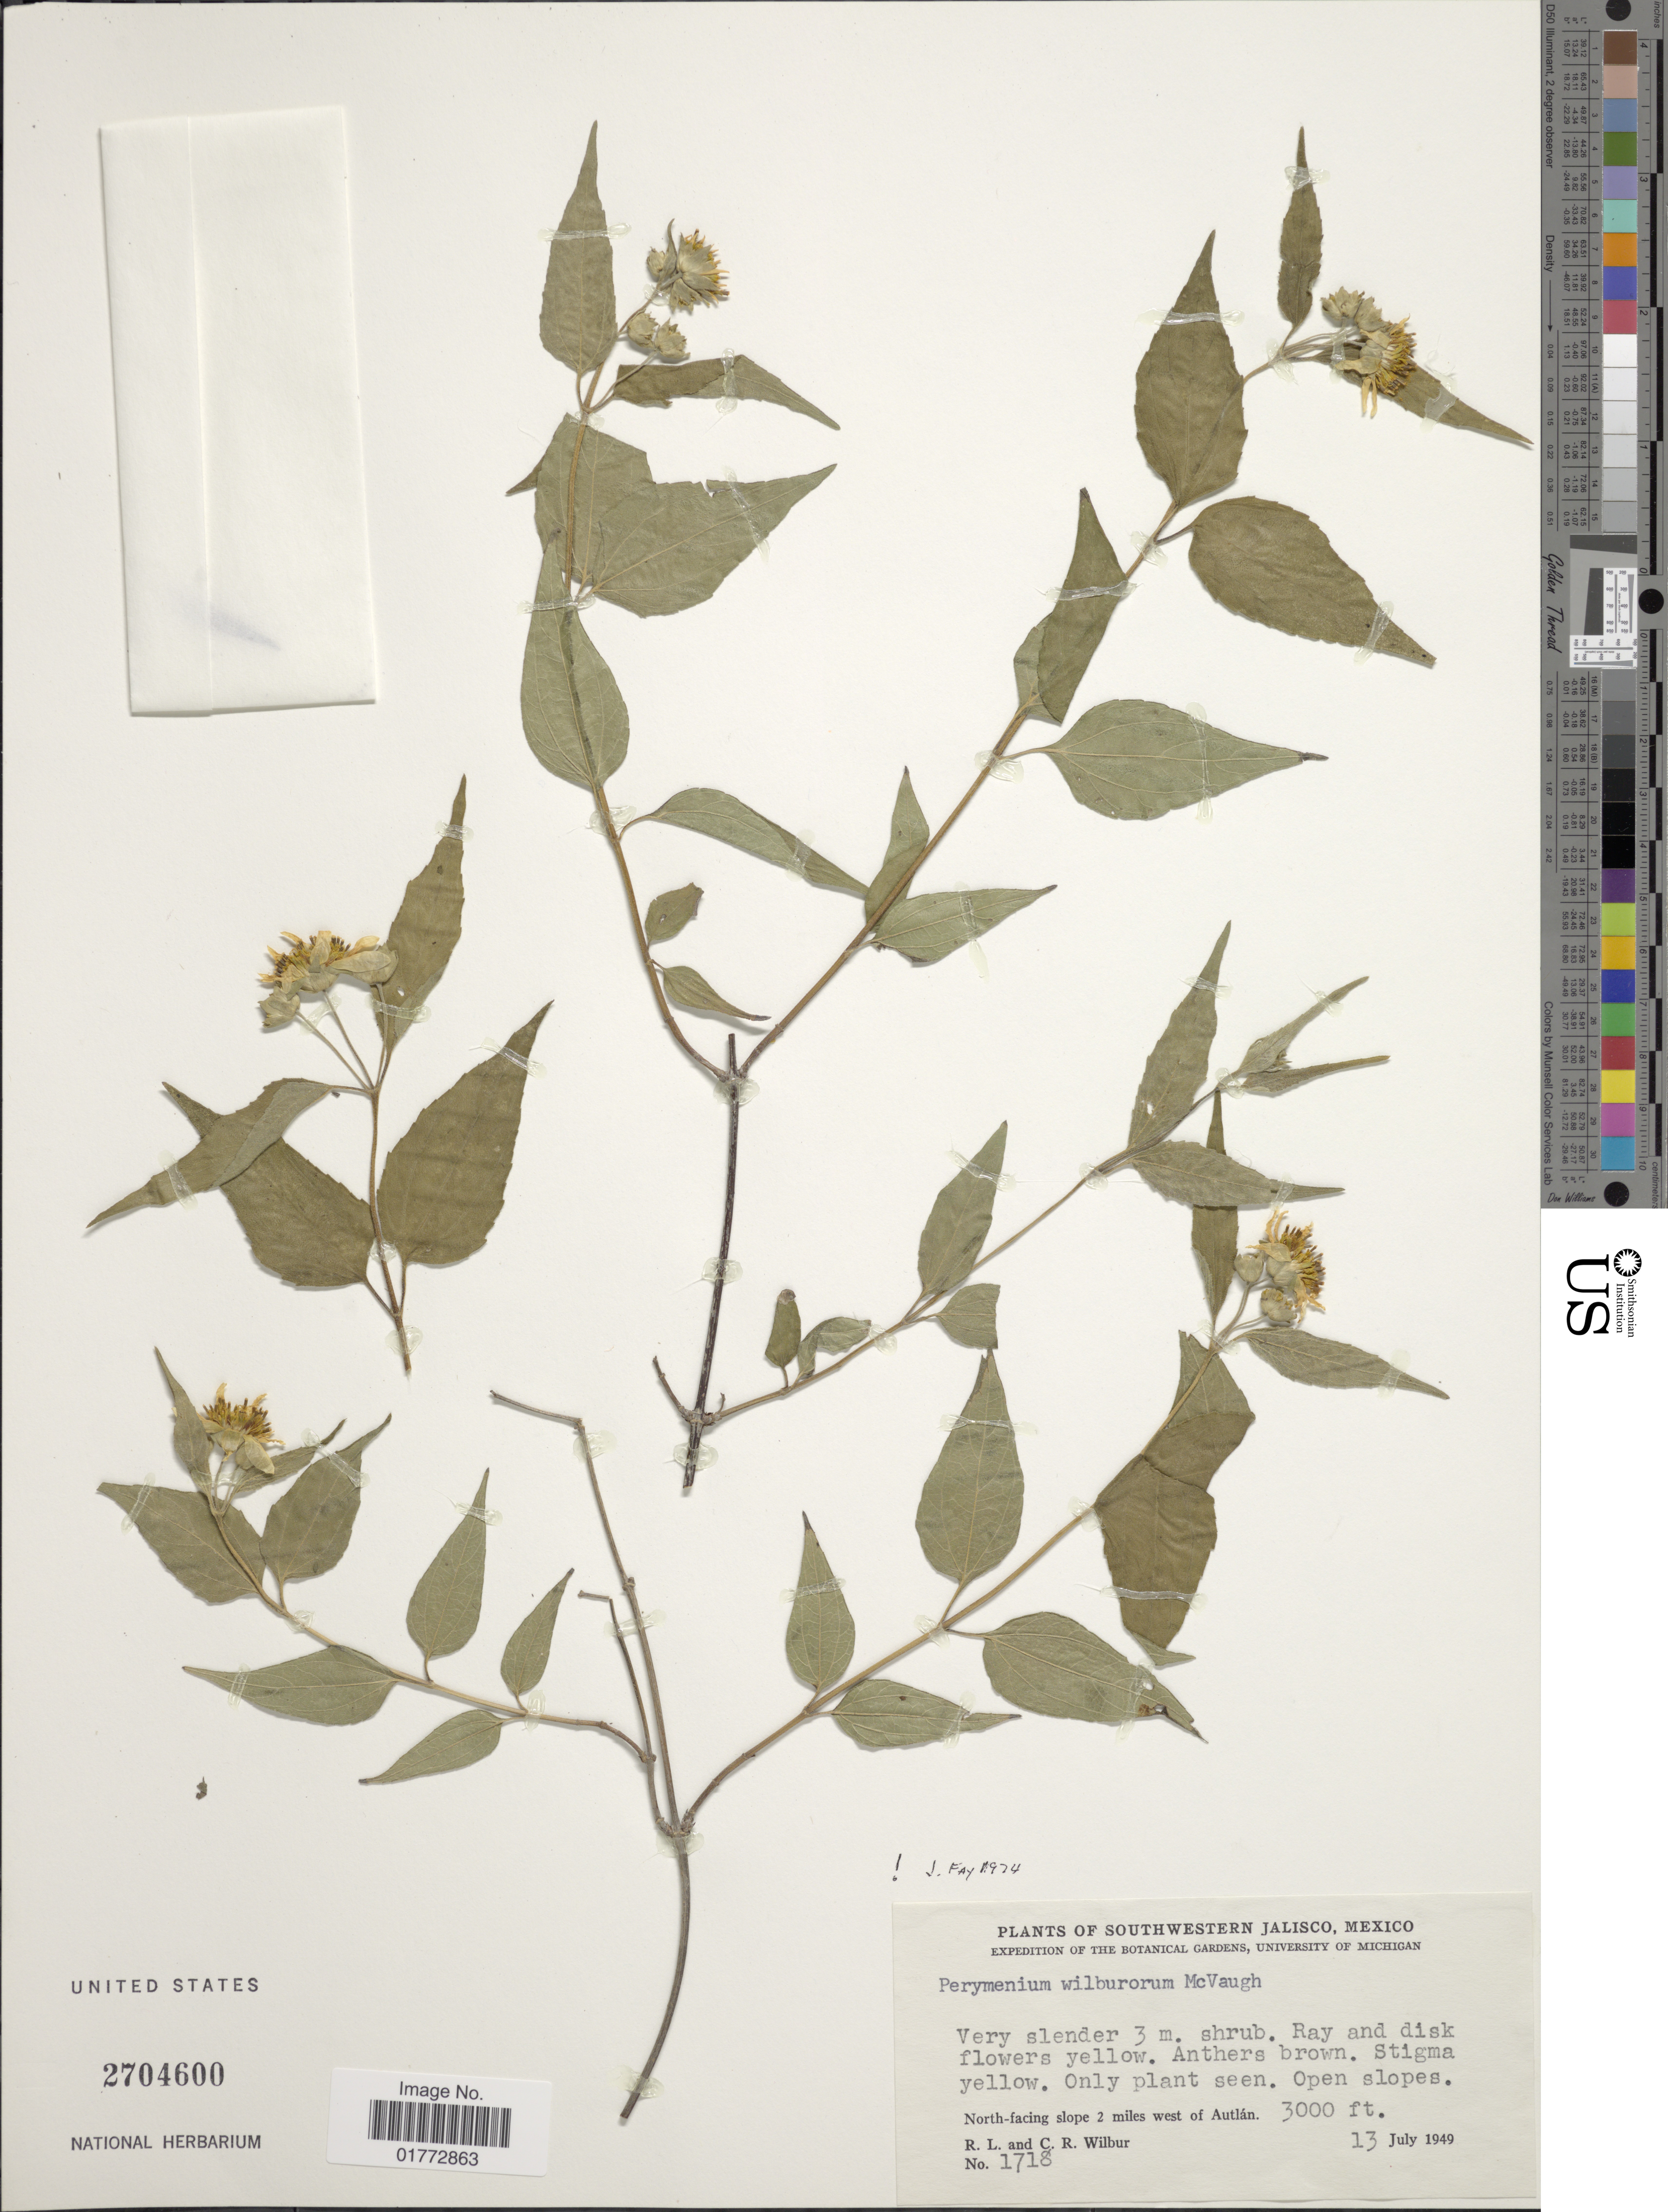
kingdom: Plantae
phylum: Tracheophyta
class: Magnoliopsida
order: Asterales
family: Asteraceae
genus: Perymenium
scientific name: Perymenium wilburorum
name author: McVaugh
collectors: R. L. Wilbur & R. Wilbur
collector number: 1718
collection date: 1949-07-13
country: Mexico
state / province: Jalisco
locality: Southwestern Jalisco, North - facing slope 2 miles west of Autlan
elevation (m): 914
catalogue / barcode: US 2704600